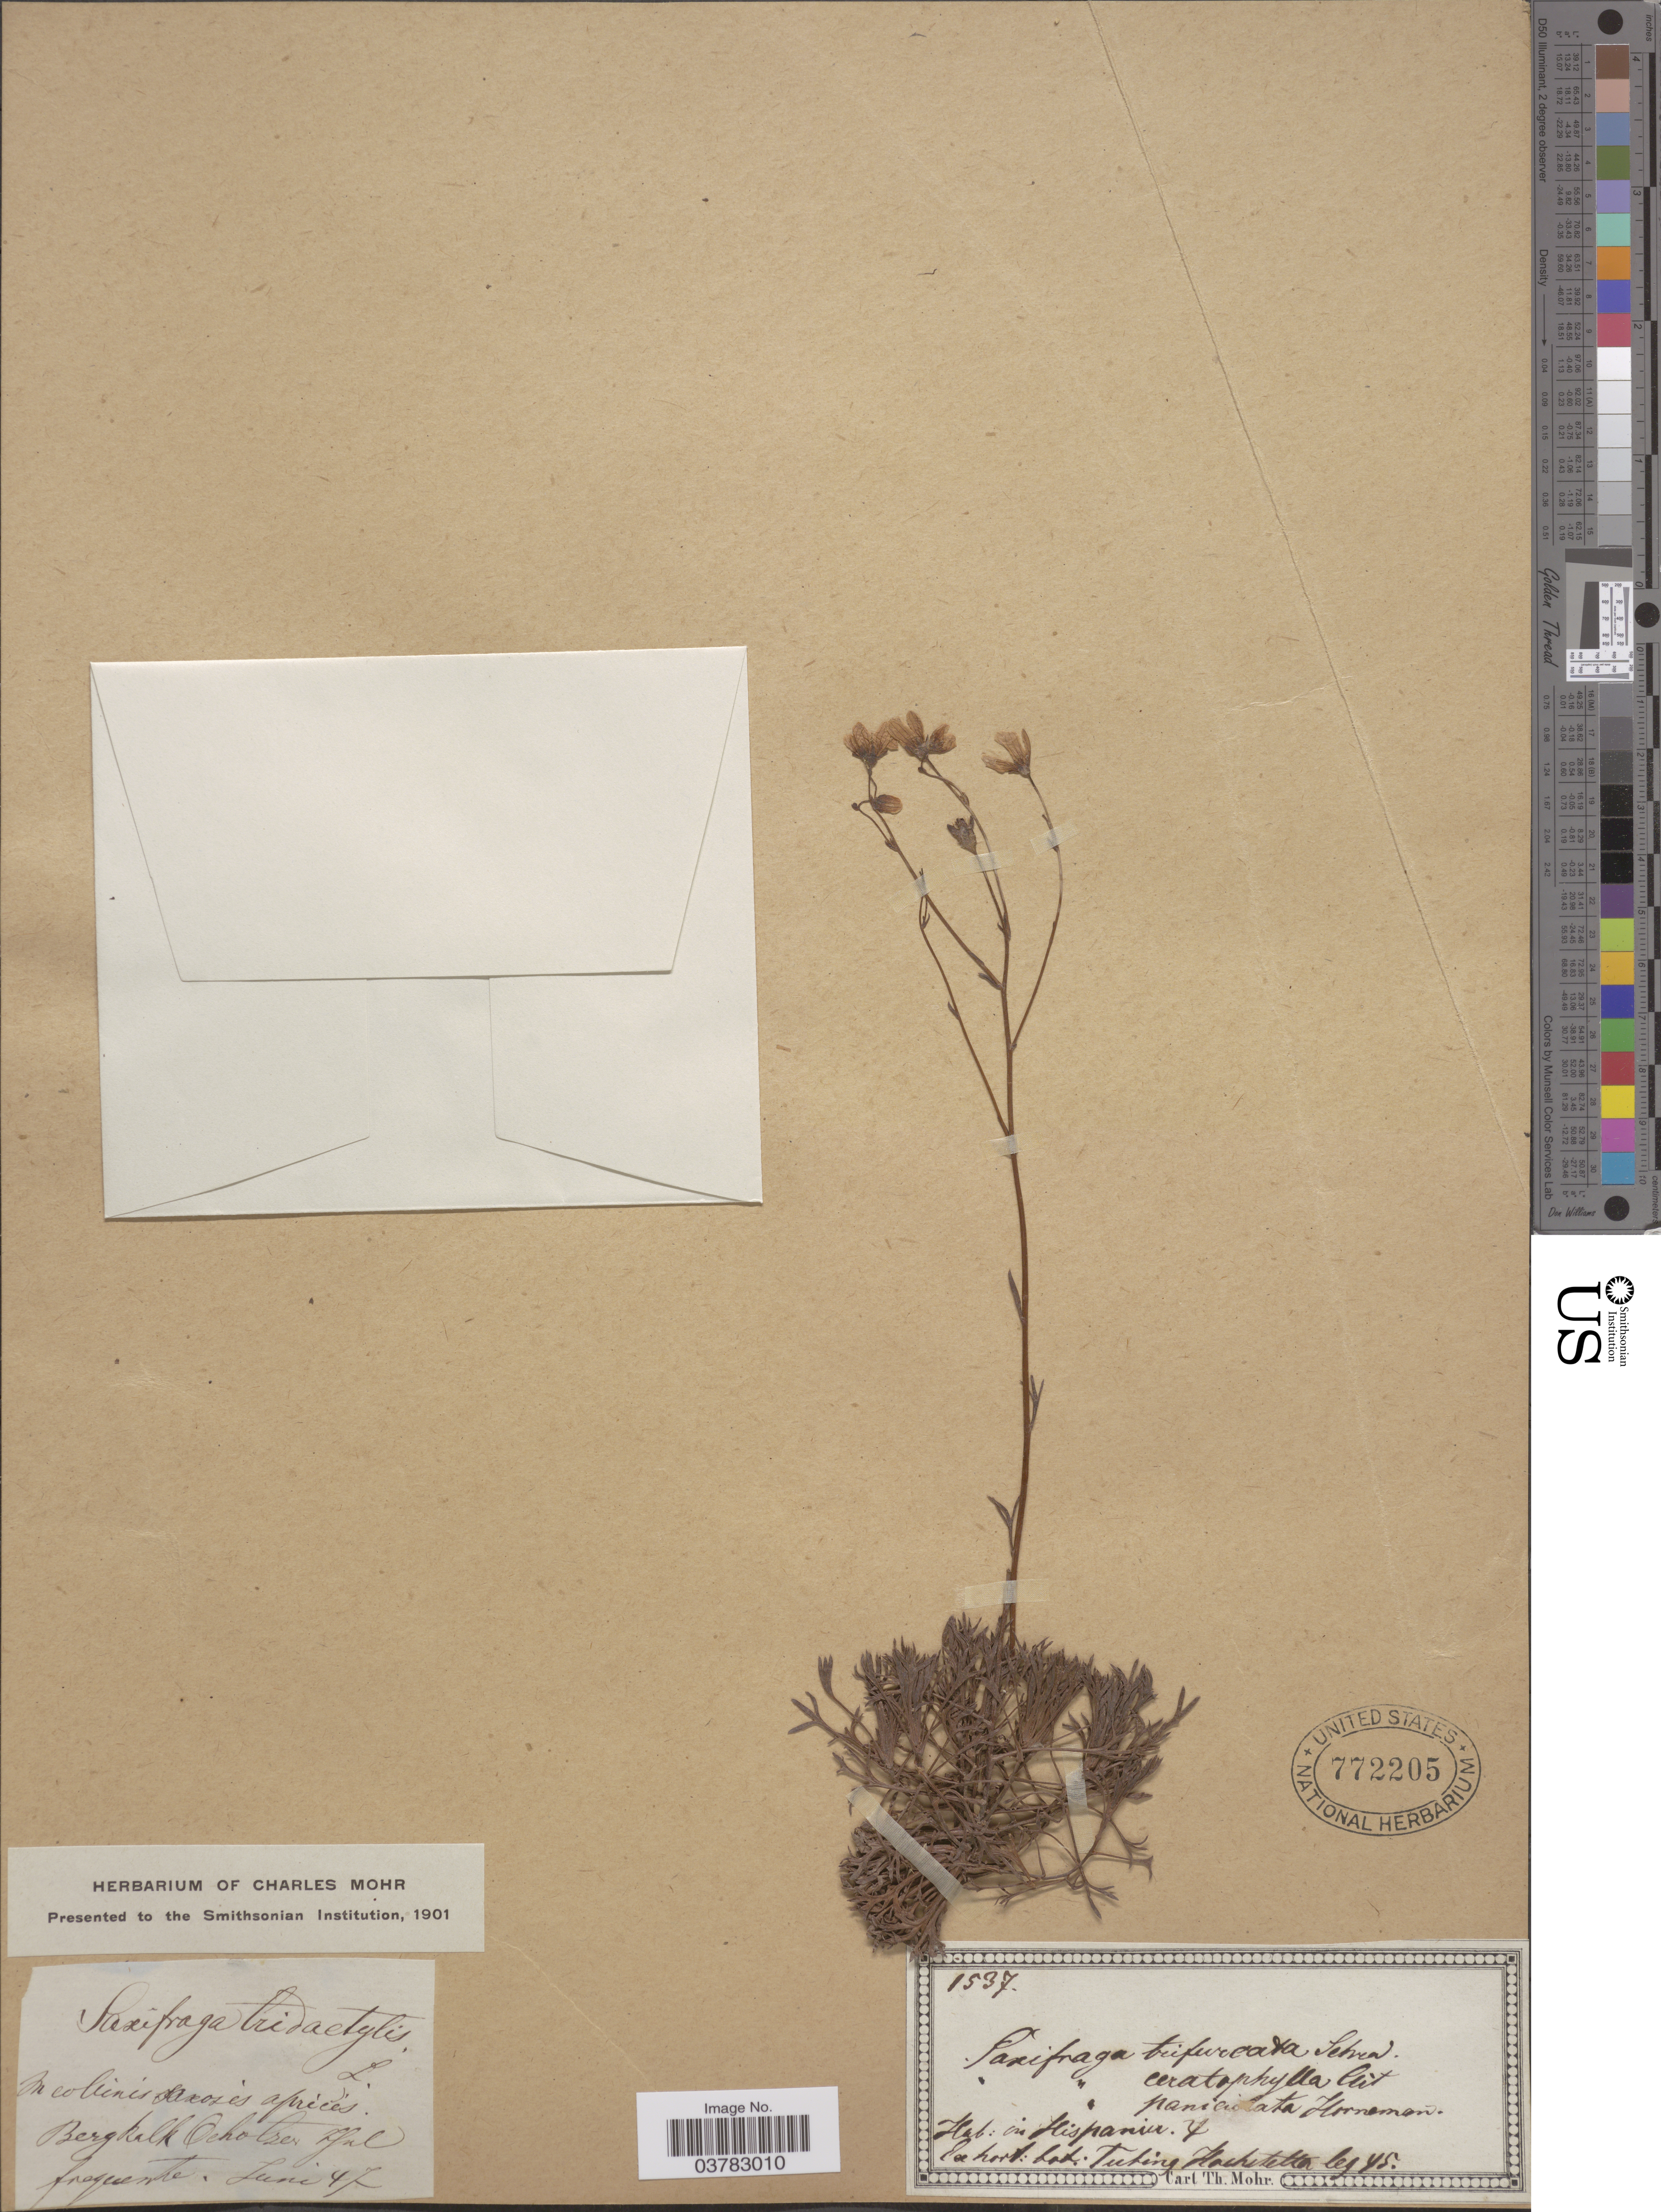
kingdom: Plantae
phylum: Tracheophyta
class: Magnoliopsida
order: Saxifragales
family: Saxifragaceae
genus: Saxifraga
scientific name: Saxifraga trifurcata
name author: Schrad.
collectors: -. Hochstetter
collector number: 1537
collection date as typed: Transcribed d/m/y: //45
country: Spain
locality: In Hispania.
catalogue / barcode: US 772205